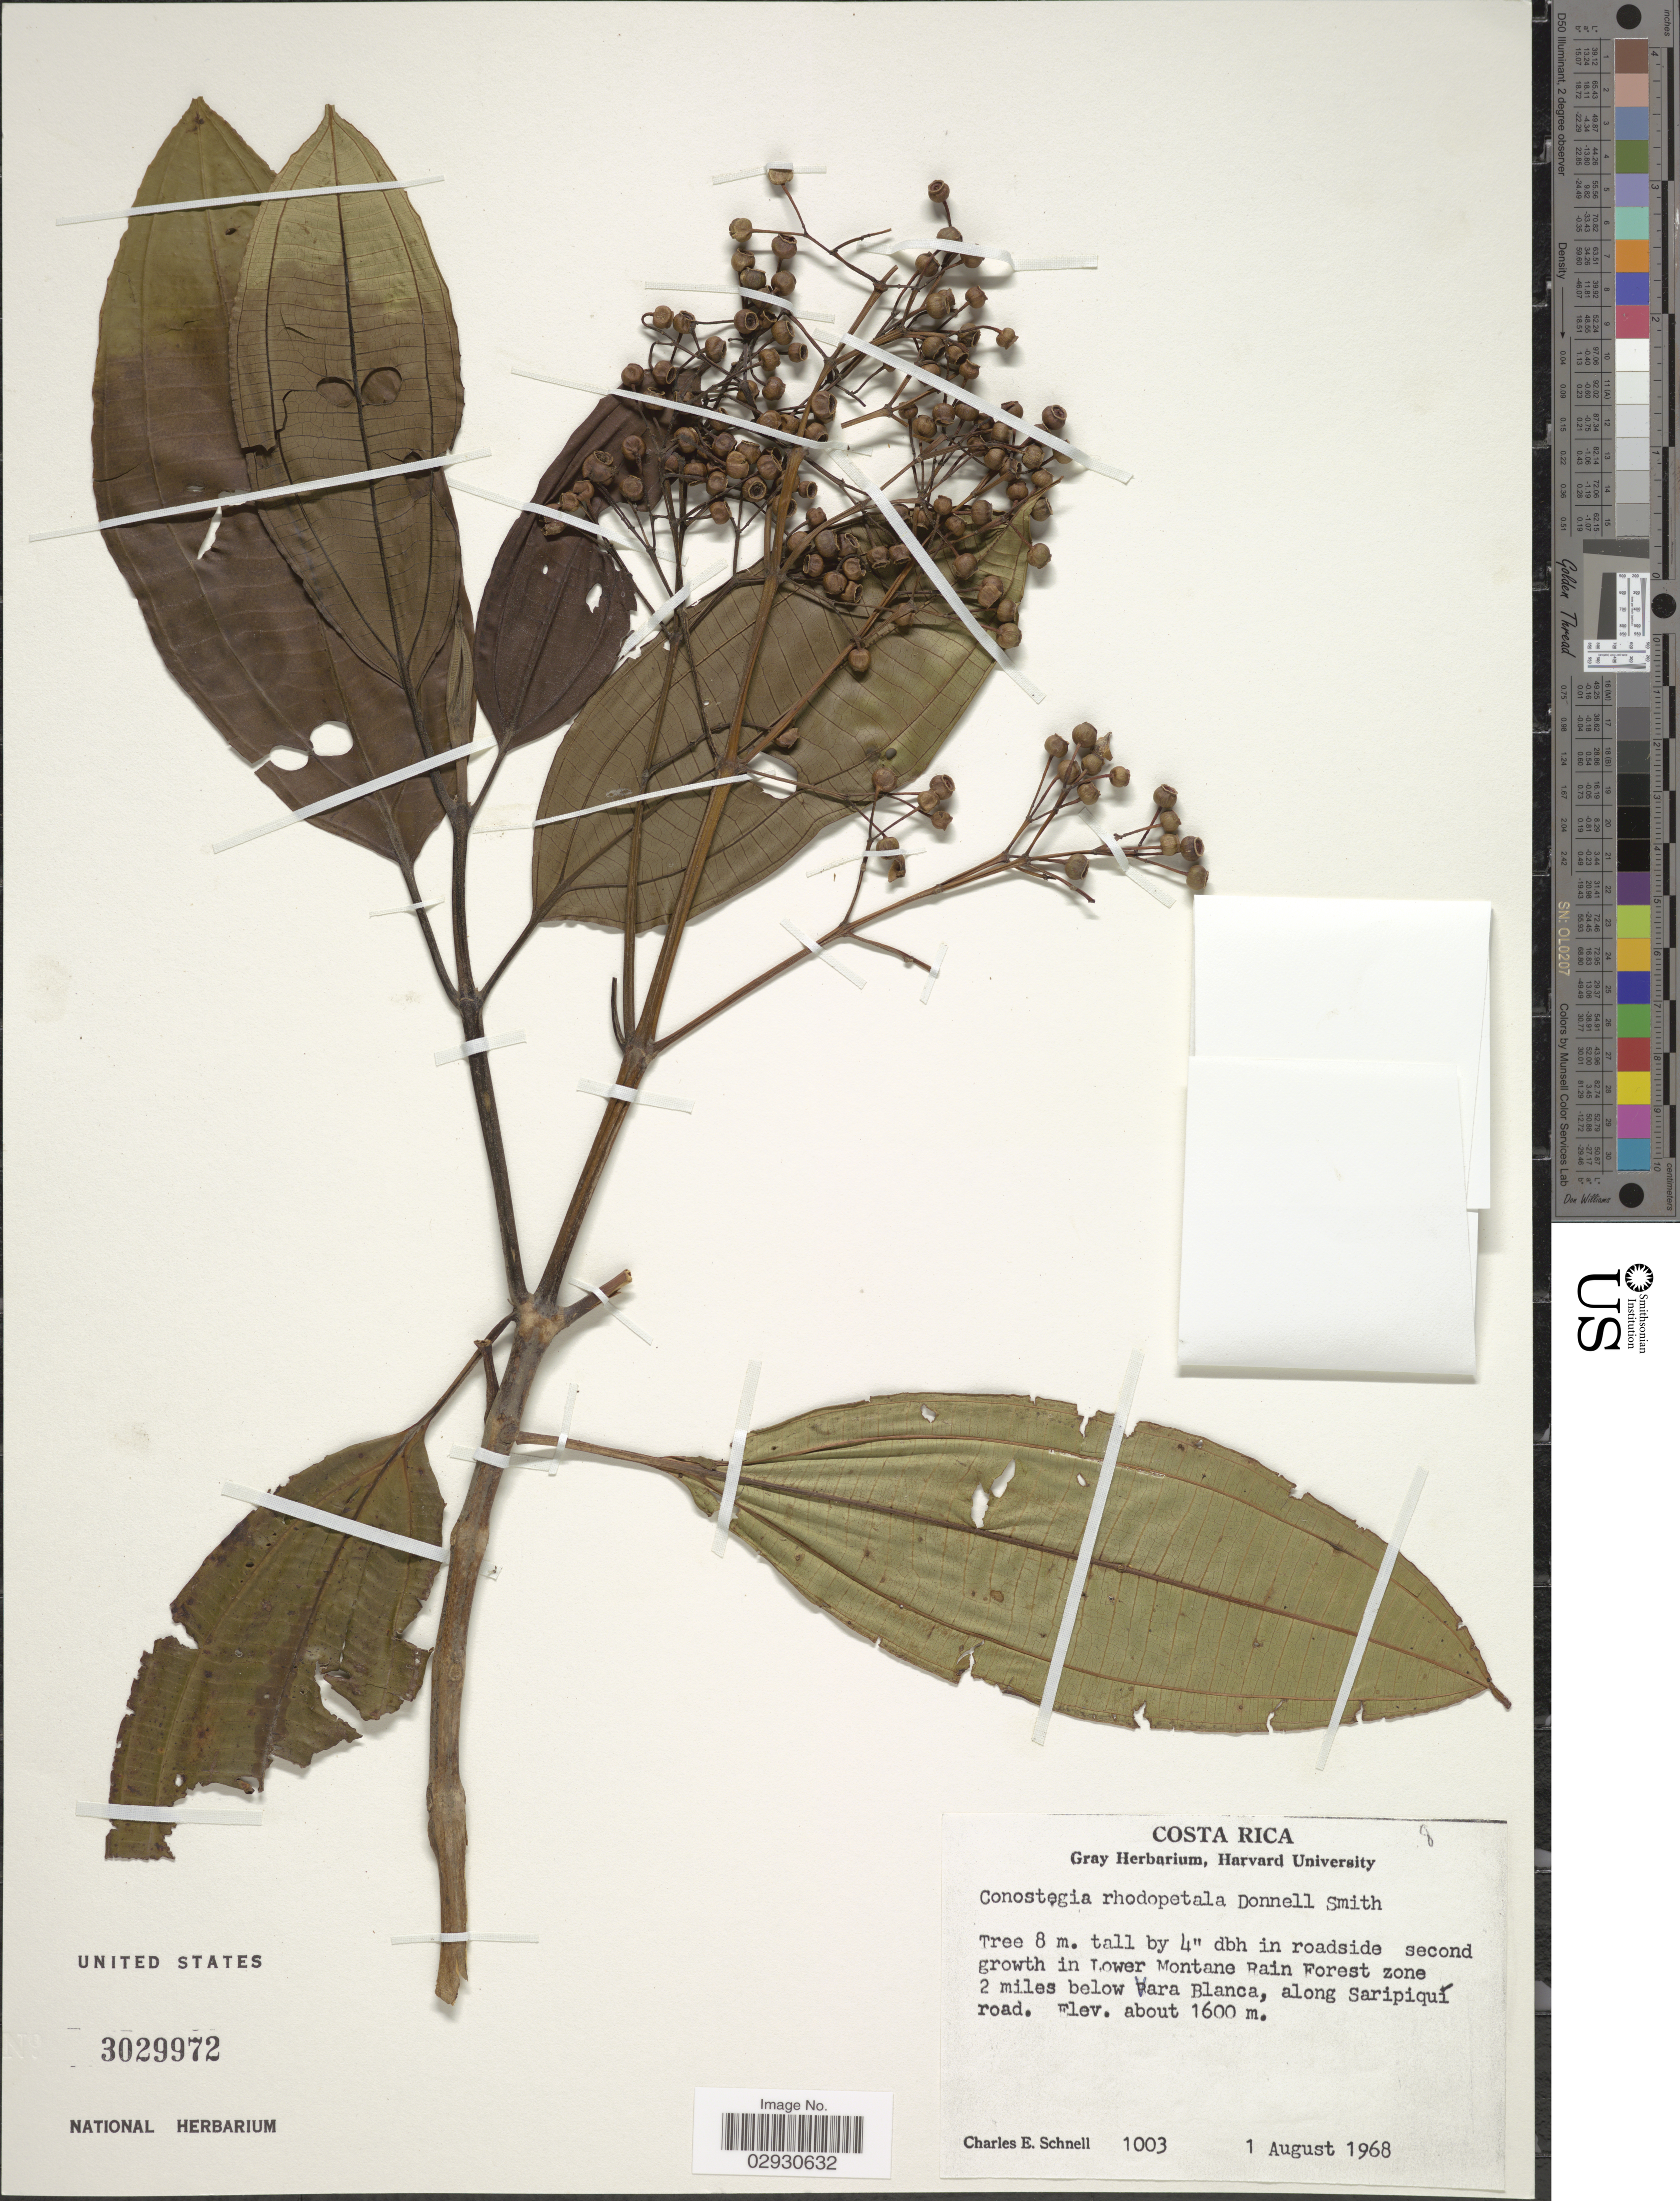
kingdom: Plantae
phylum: Tracheophyta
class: Magnoliopsida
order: Myrtales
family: Melastomataceae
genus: Conostegia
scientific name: Conostegia rhodopetala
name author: Donn. Sm.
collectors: C. Schnell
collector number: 1003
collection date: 1968-08-01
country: Costa Rica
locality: Lower Montane Rain Forest zone 2 miles below Vara Blanca, along Saripiquí Road.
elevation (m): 1600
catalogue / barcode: US 3029972